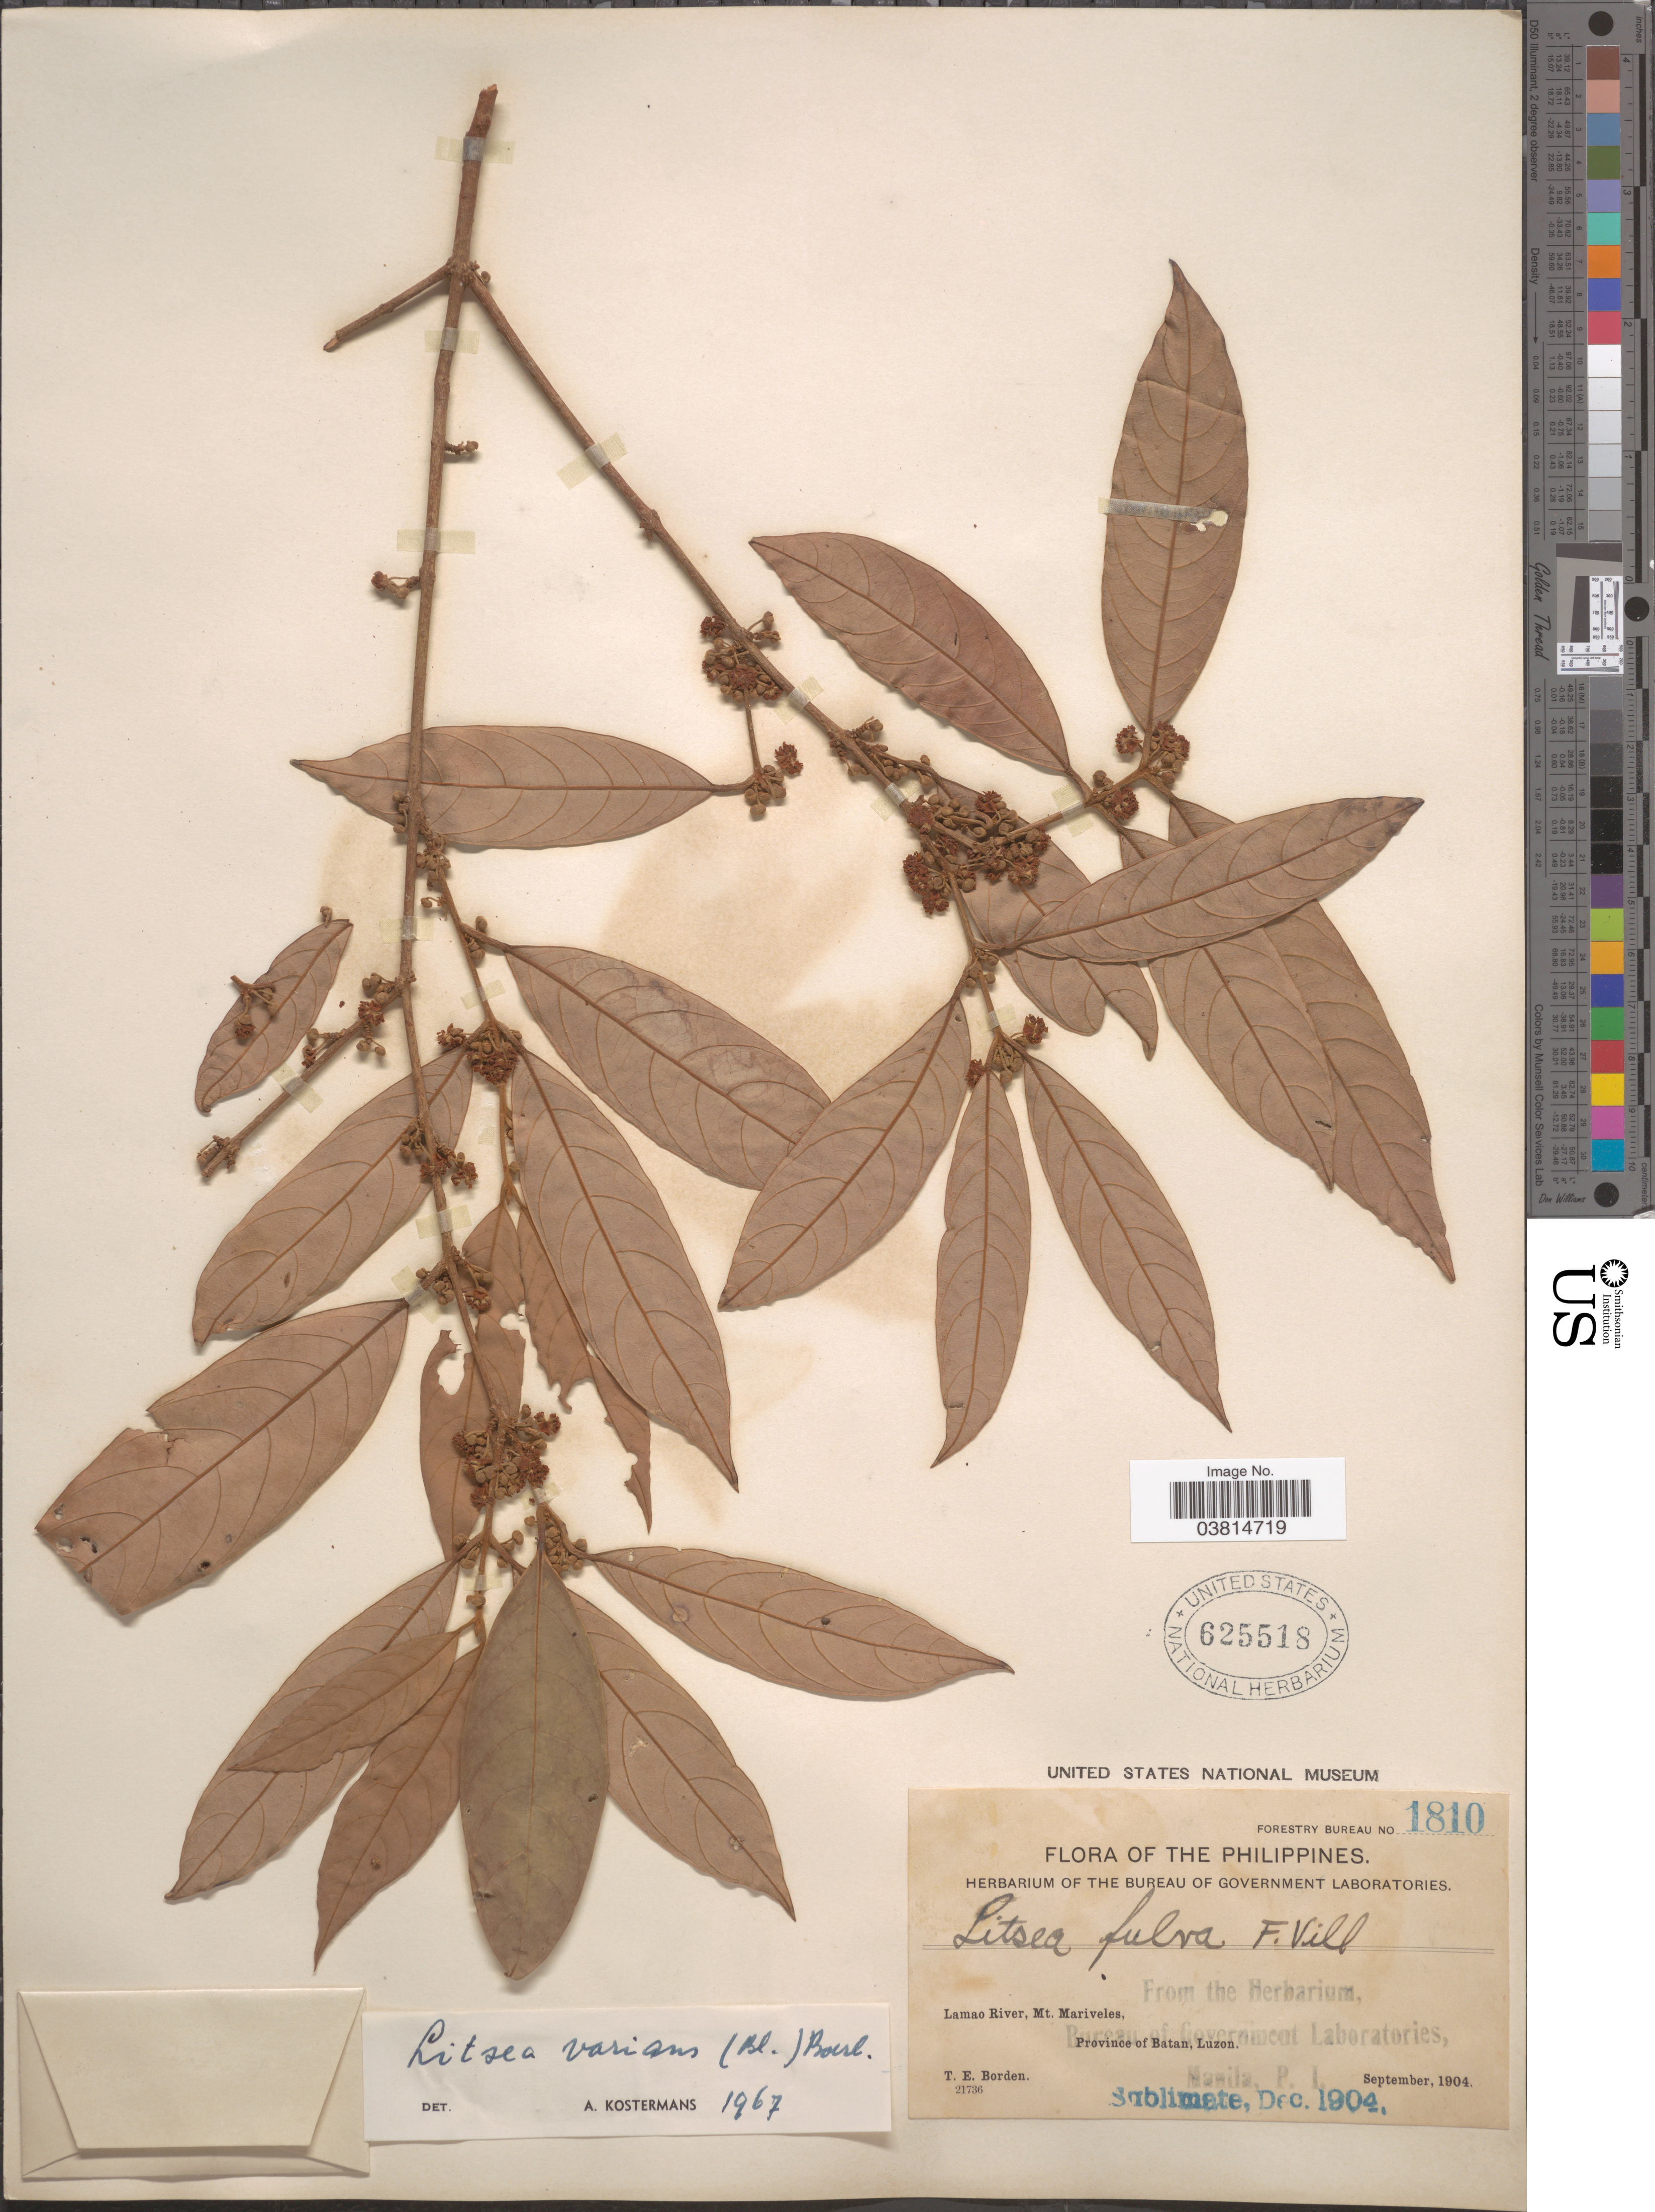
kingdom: Plantae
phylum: Tracheophyta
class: Magnoliopsida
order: Laurales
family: Lauraceae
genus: Litsea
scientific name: Litsea varians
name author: (Blume) Boerl.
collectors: T. E. Borden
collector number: Forestry Bureau 1810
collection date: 1904-09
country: Philippines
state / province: Cagayan Valley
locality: Lamao River, Mt. Mariveles, Province of Batan, Luzon.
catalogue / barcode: US 625518